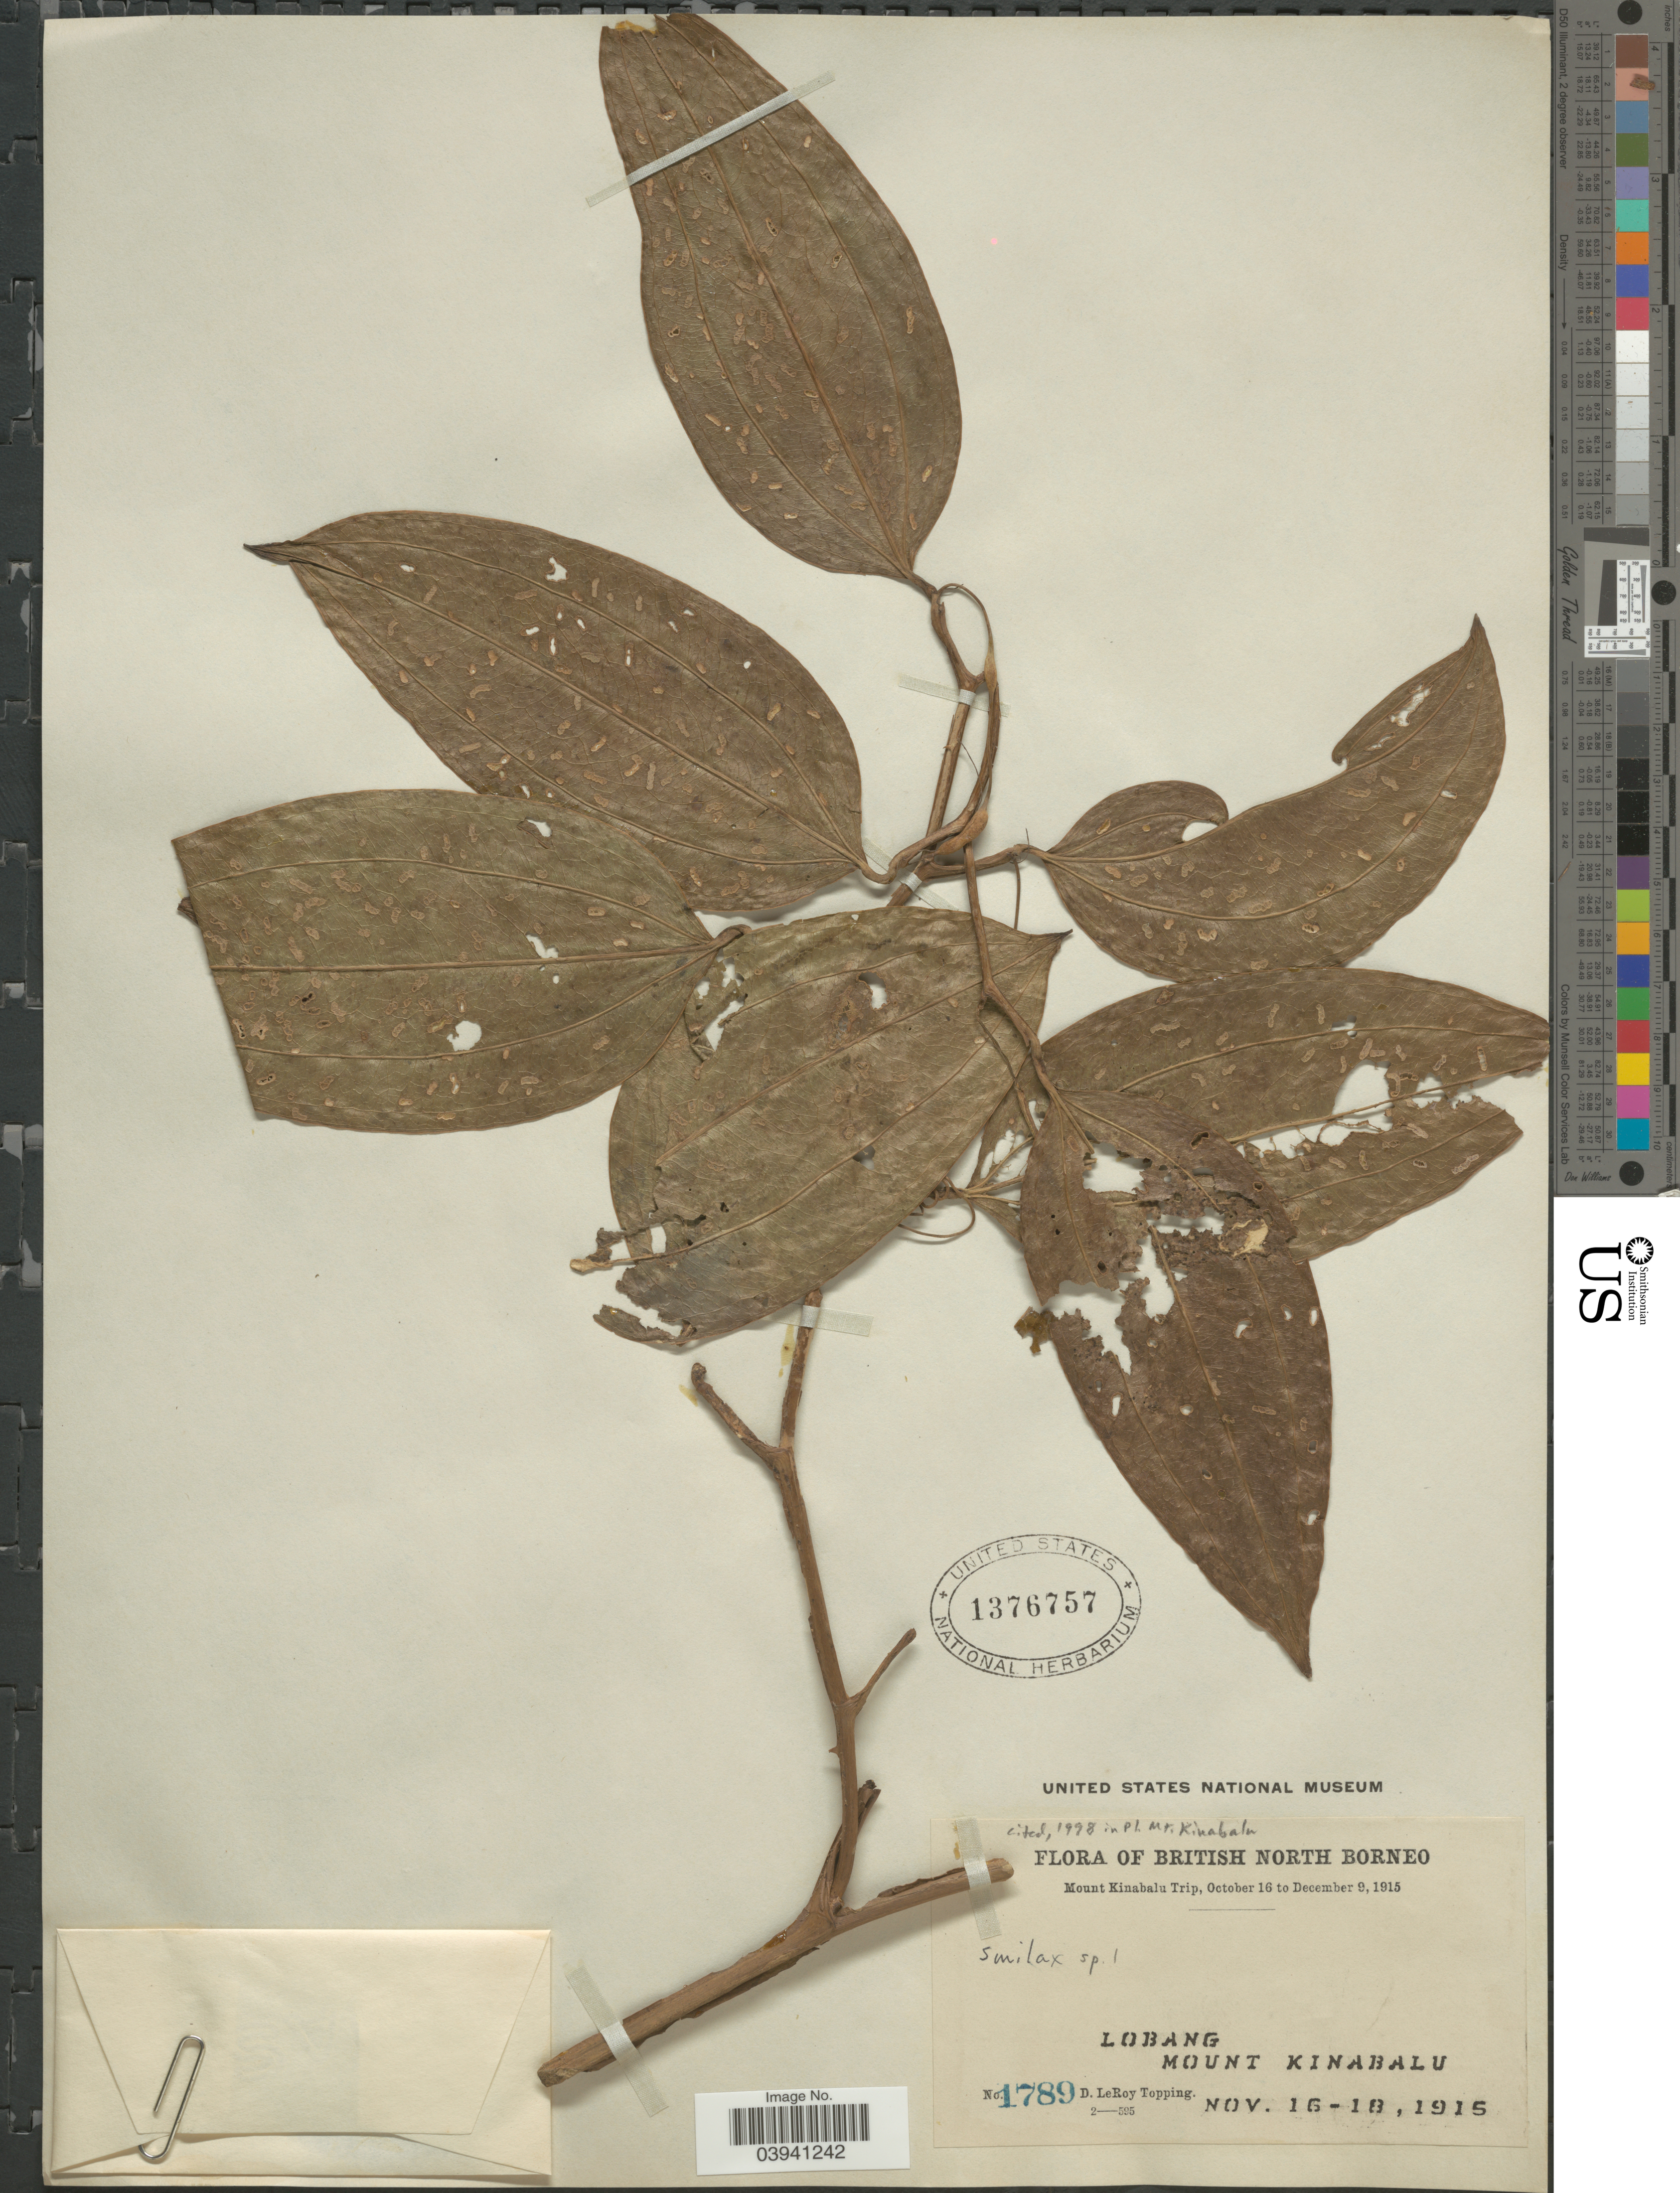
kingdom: Plantae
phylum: Tracheophyta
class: Liliopsida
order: Liliales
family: Smilacaceae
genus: Smilax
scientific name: Smilax sp.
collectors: D. L. Topping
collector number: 1789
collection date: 1915-11-16/1915-11-18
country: Malaysia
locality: British North Borneo. Lobang. Mount Kinabalu.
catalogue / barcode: US 1376757